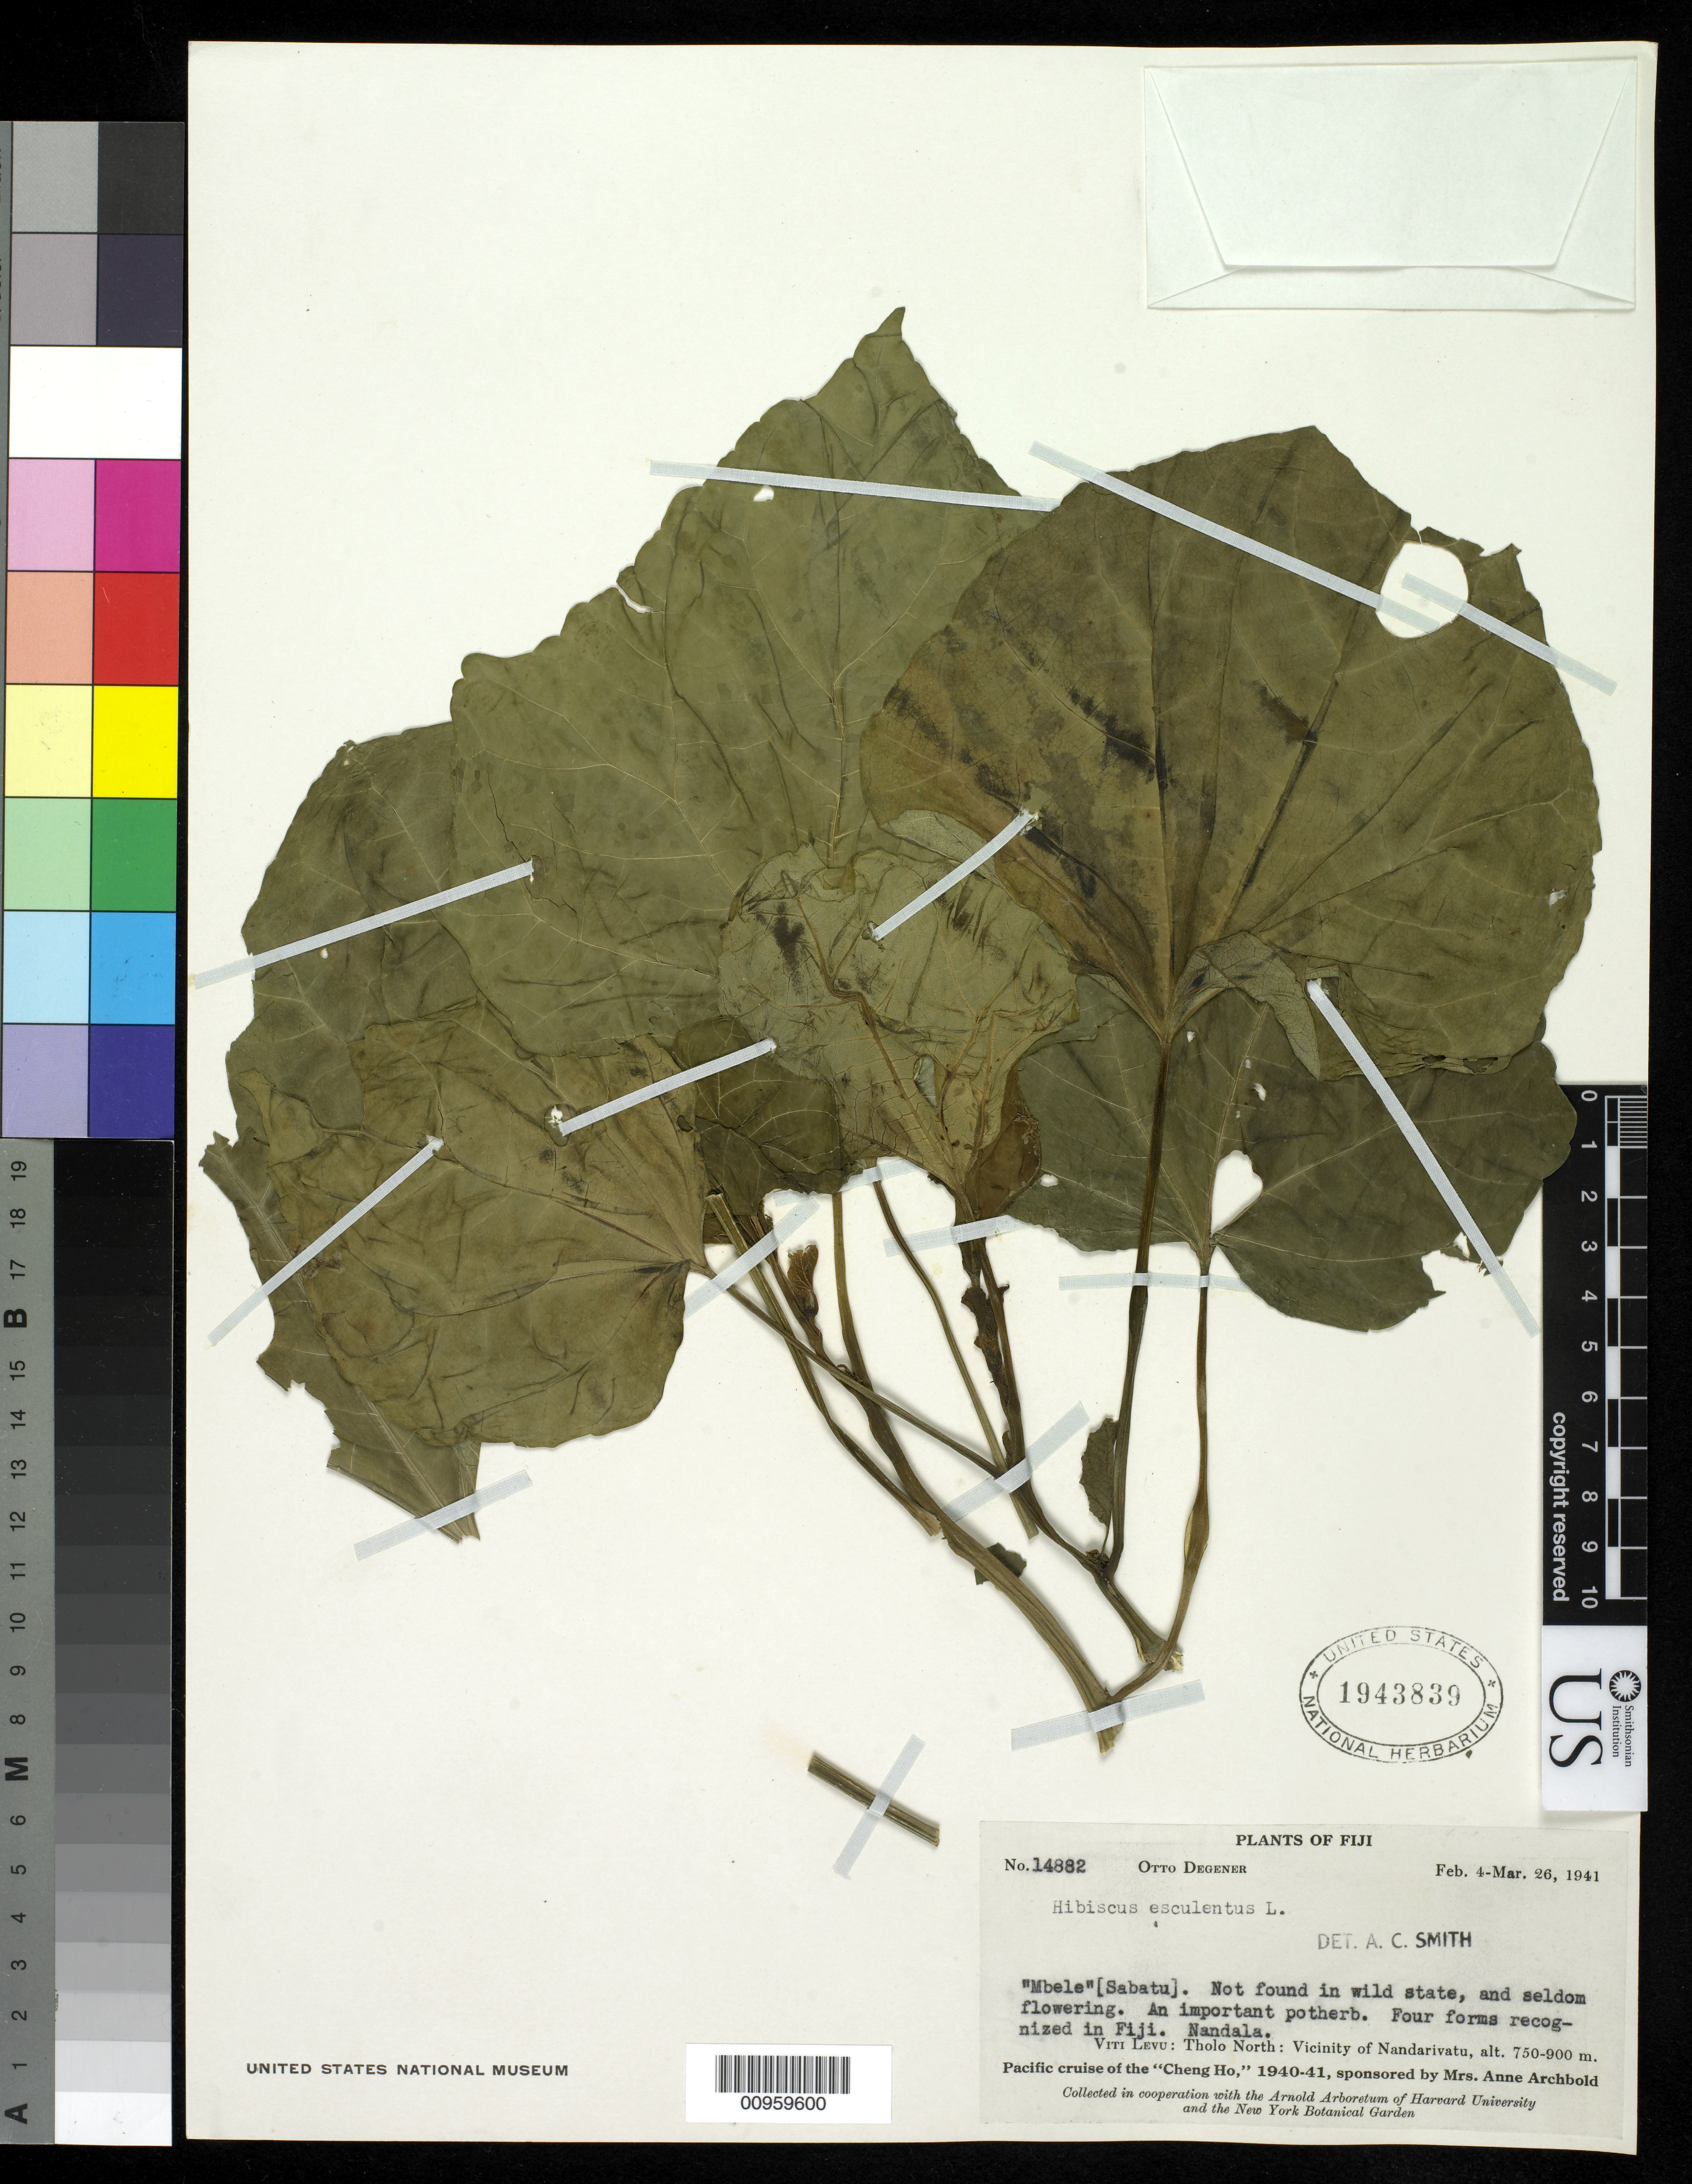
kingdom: Plantae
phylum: Tracheophyta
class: Magnoliopsida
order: Malvales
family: Malvaceae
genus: Abelmoschus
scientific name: Abelmoschus esculentus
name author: (L.) Moench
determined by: Dorr, Laurence J., Curator (BOT), Smithsonian Institution - National Museum of Natural History (UNITED STATES)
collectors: O. Degener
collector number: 14882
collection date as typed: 04 Feb 1941 to 26 Mar 1941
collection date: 1941-02-04/1941-03-26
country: Fiji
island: Viti Levu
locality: Tholo North, Vicinity of Nandarivatu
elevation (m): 750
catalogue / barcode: US 1943839